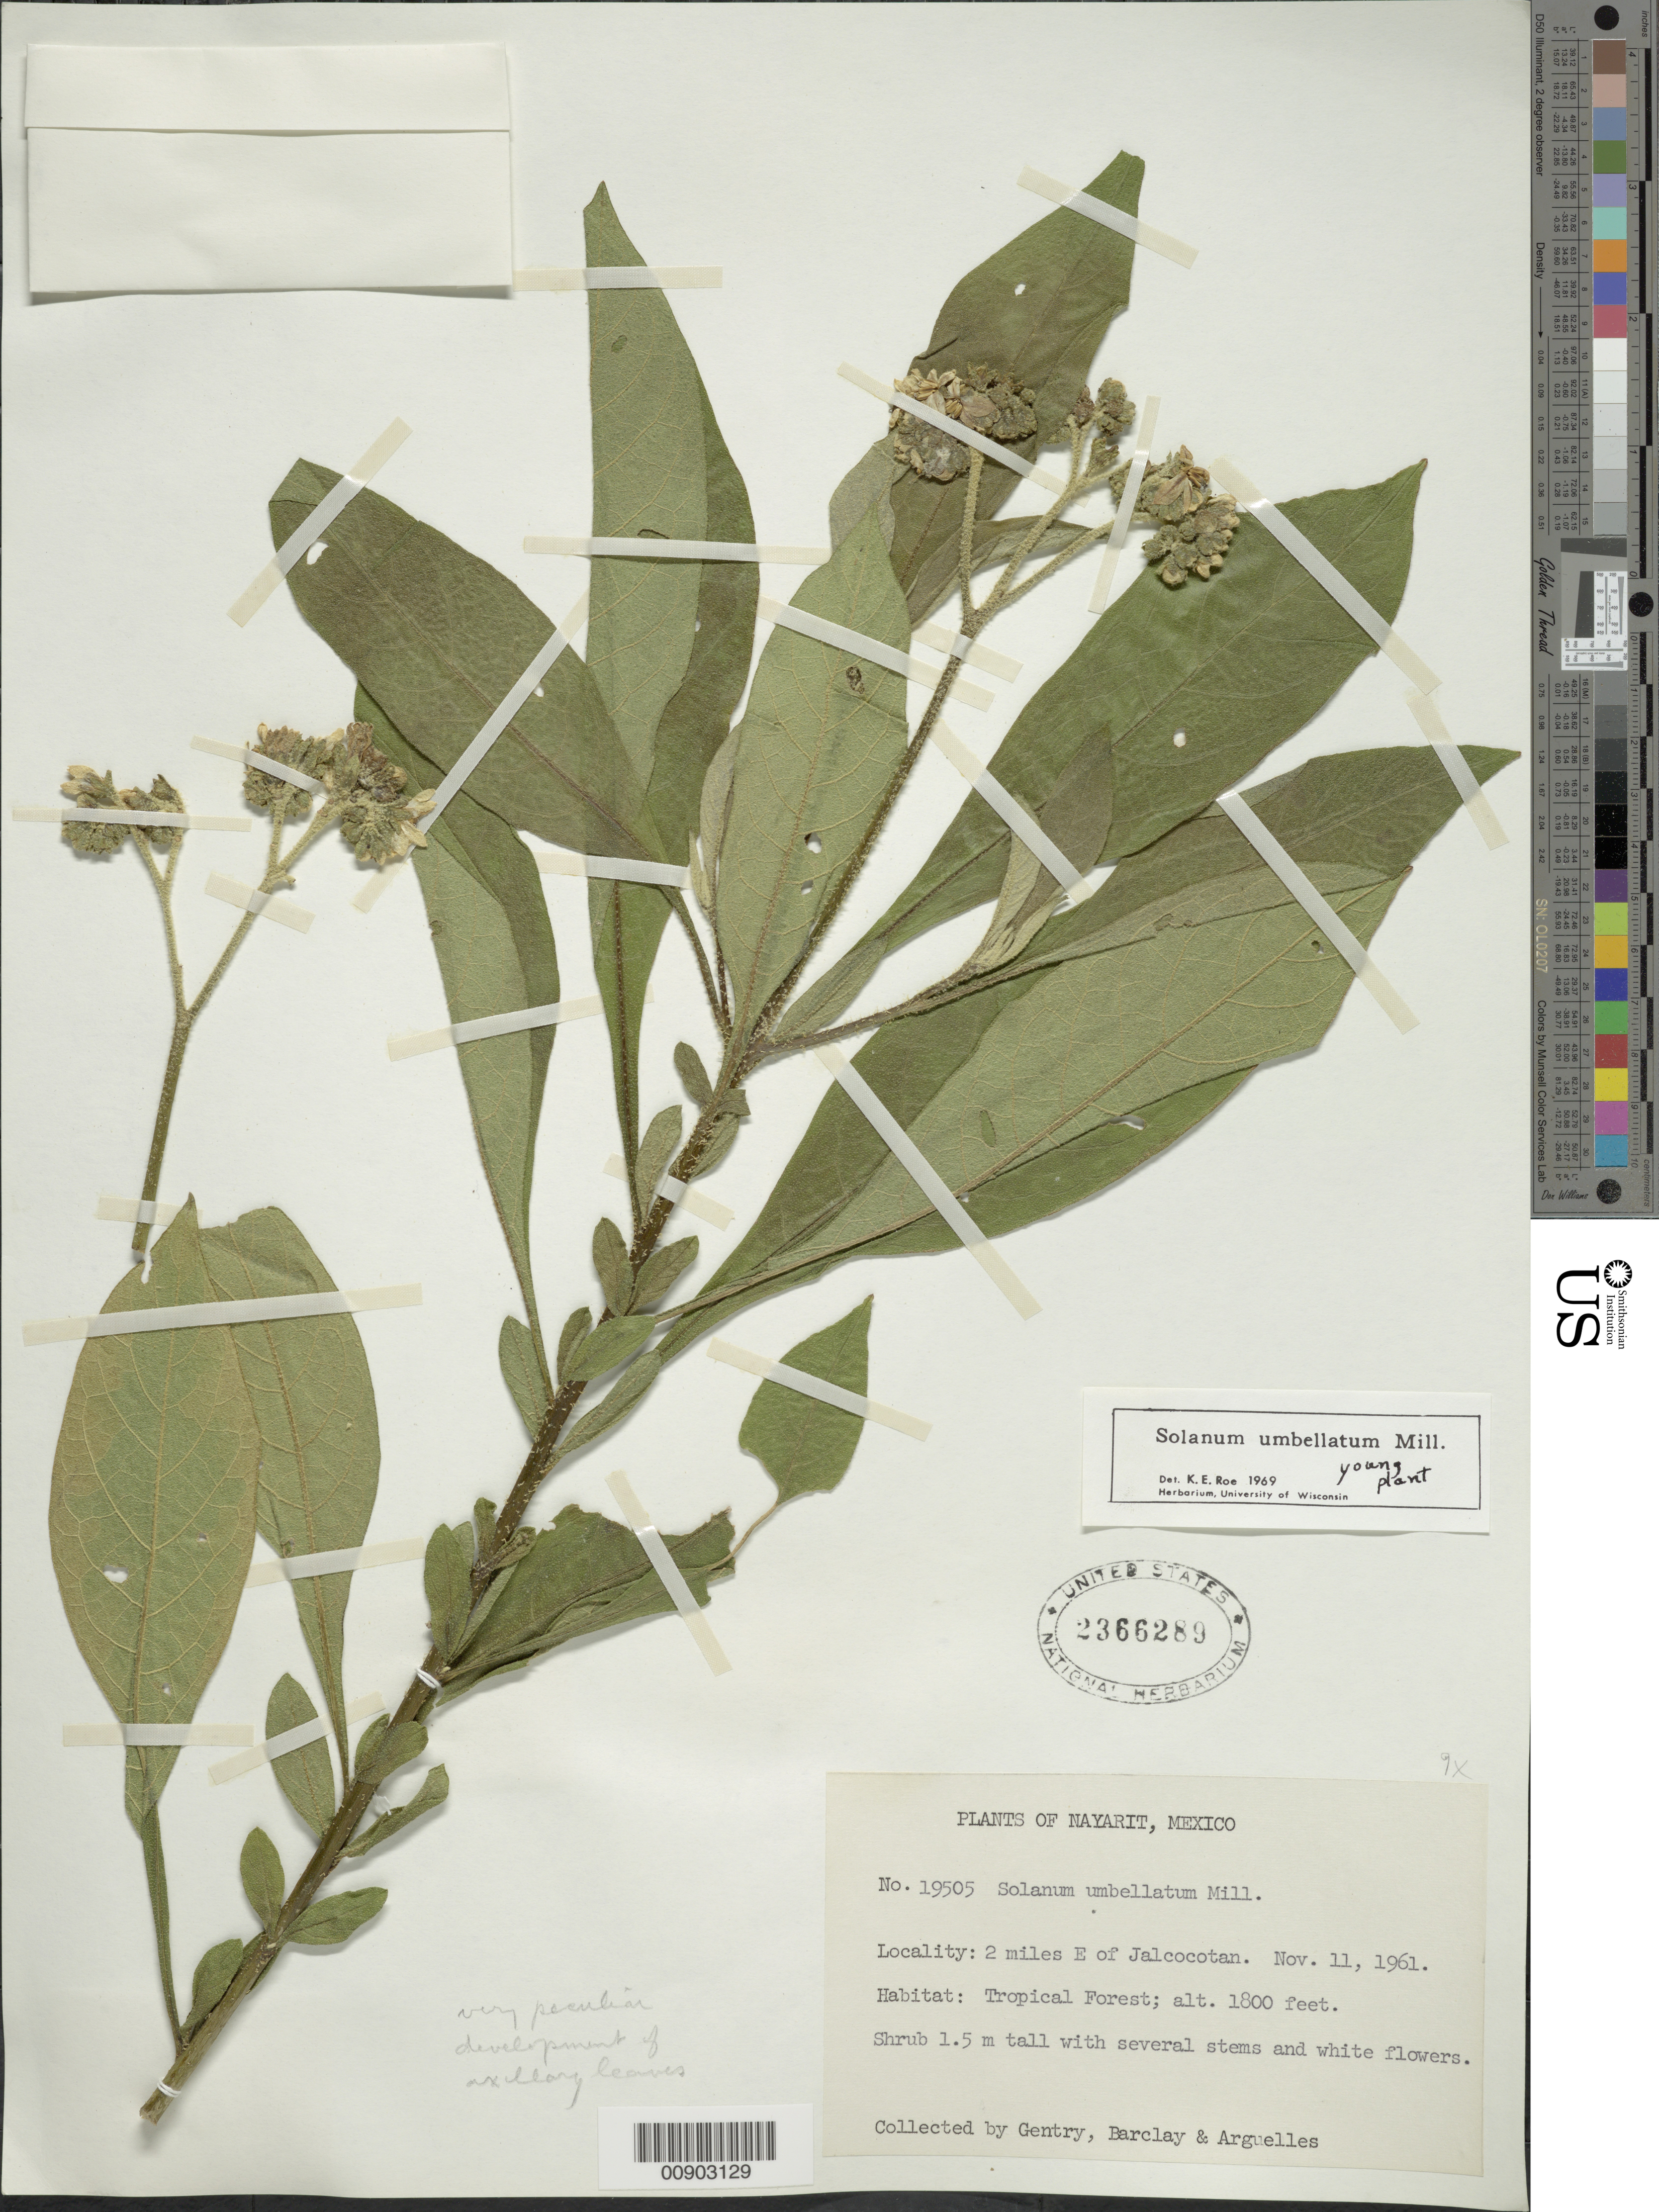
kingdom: Plantae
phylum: Tracheophyta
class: Magnoliopsida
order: Solanales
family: Solanaceae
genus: Solanum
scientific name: Solanum umbellatum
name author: Mill.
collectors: Gentry, --, -- Barclay & Arguelles, --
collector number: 19505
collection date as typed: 11 Nov 1961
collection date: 1961-11-11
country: Mexico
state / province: Nayarit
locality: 2 miles E of Jalcocotan.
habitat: Tropical Forest.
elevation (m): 549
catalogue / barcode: US 2366289